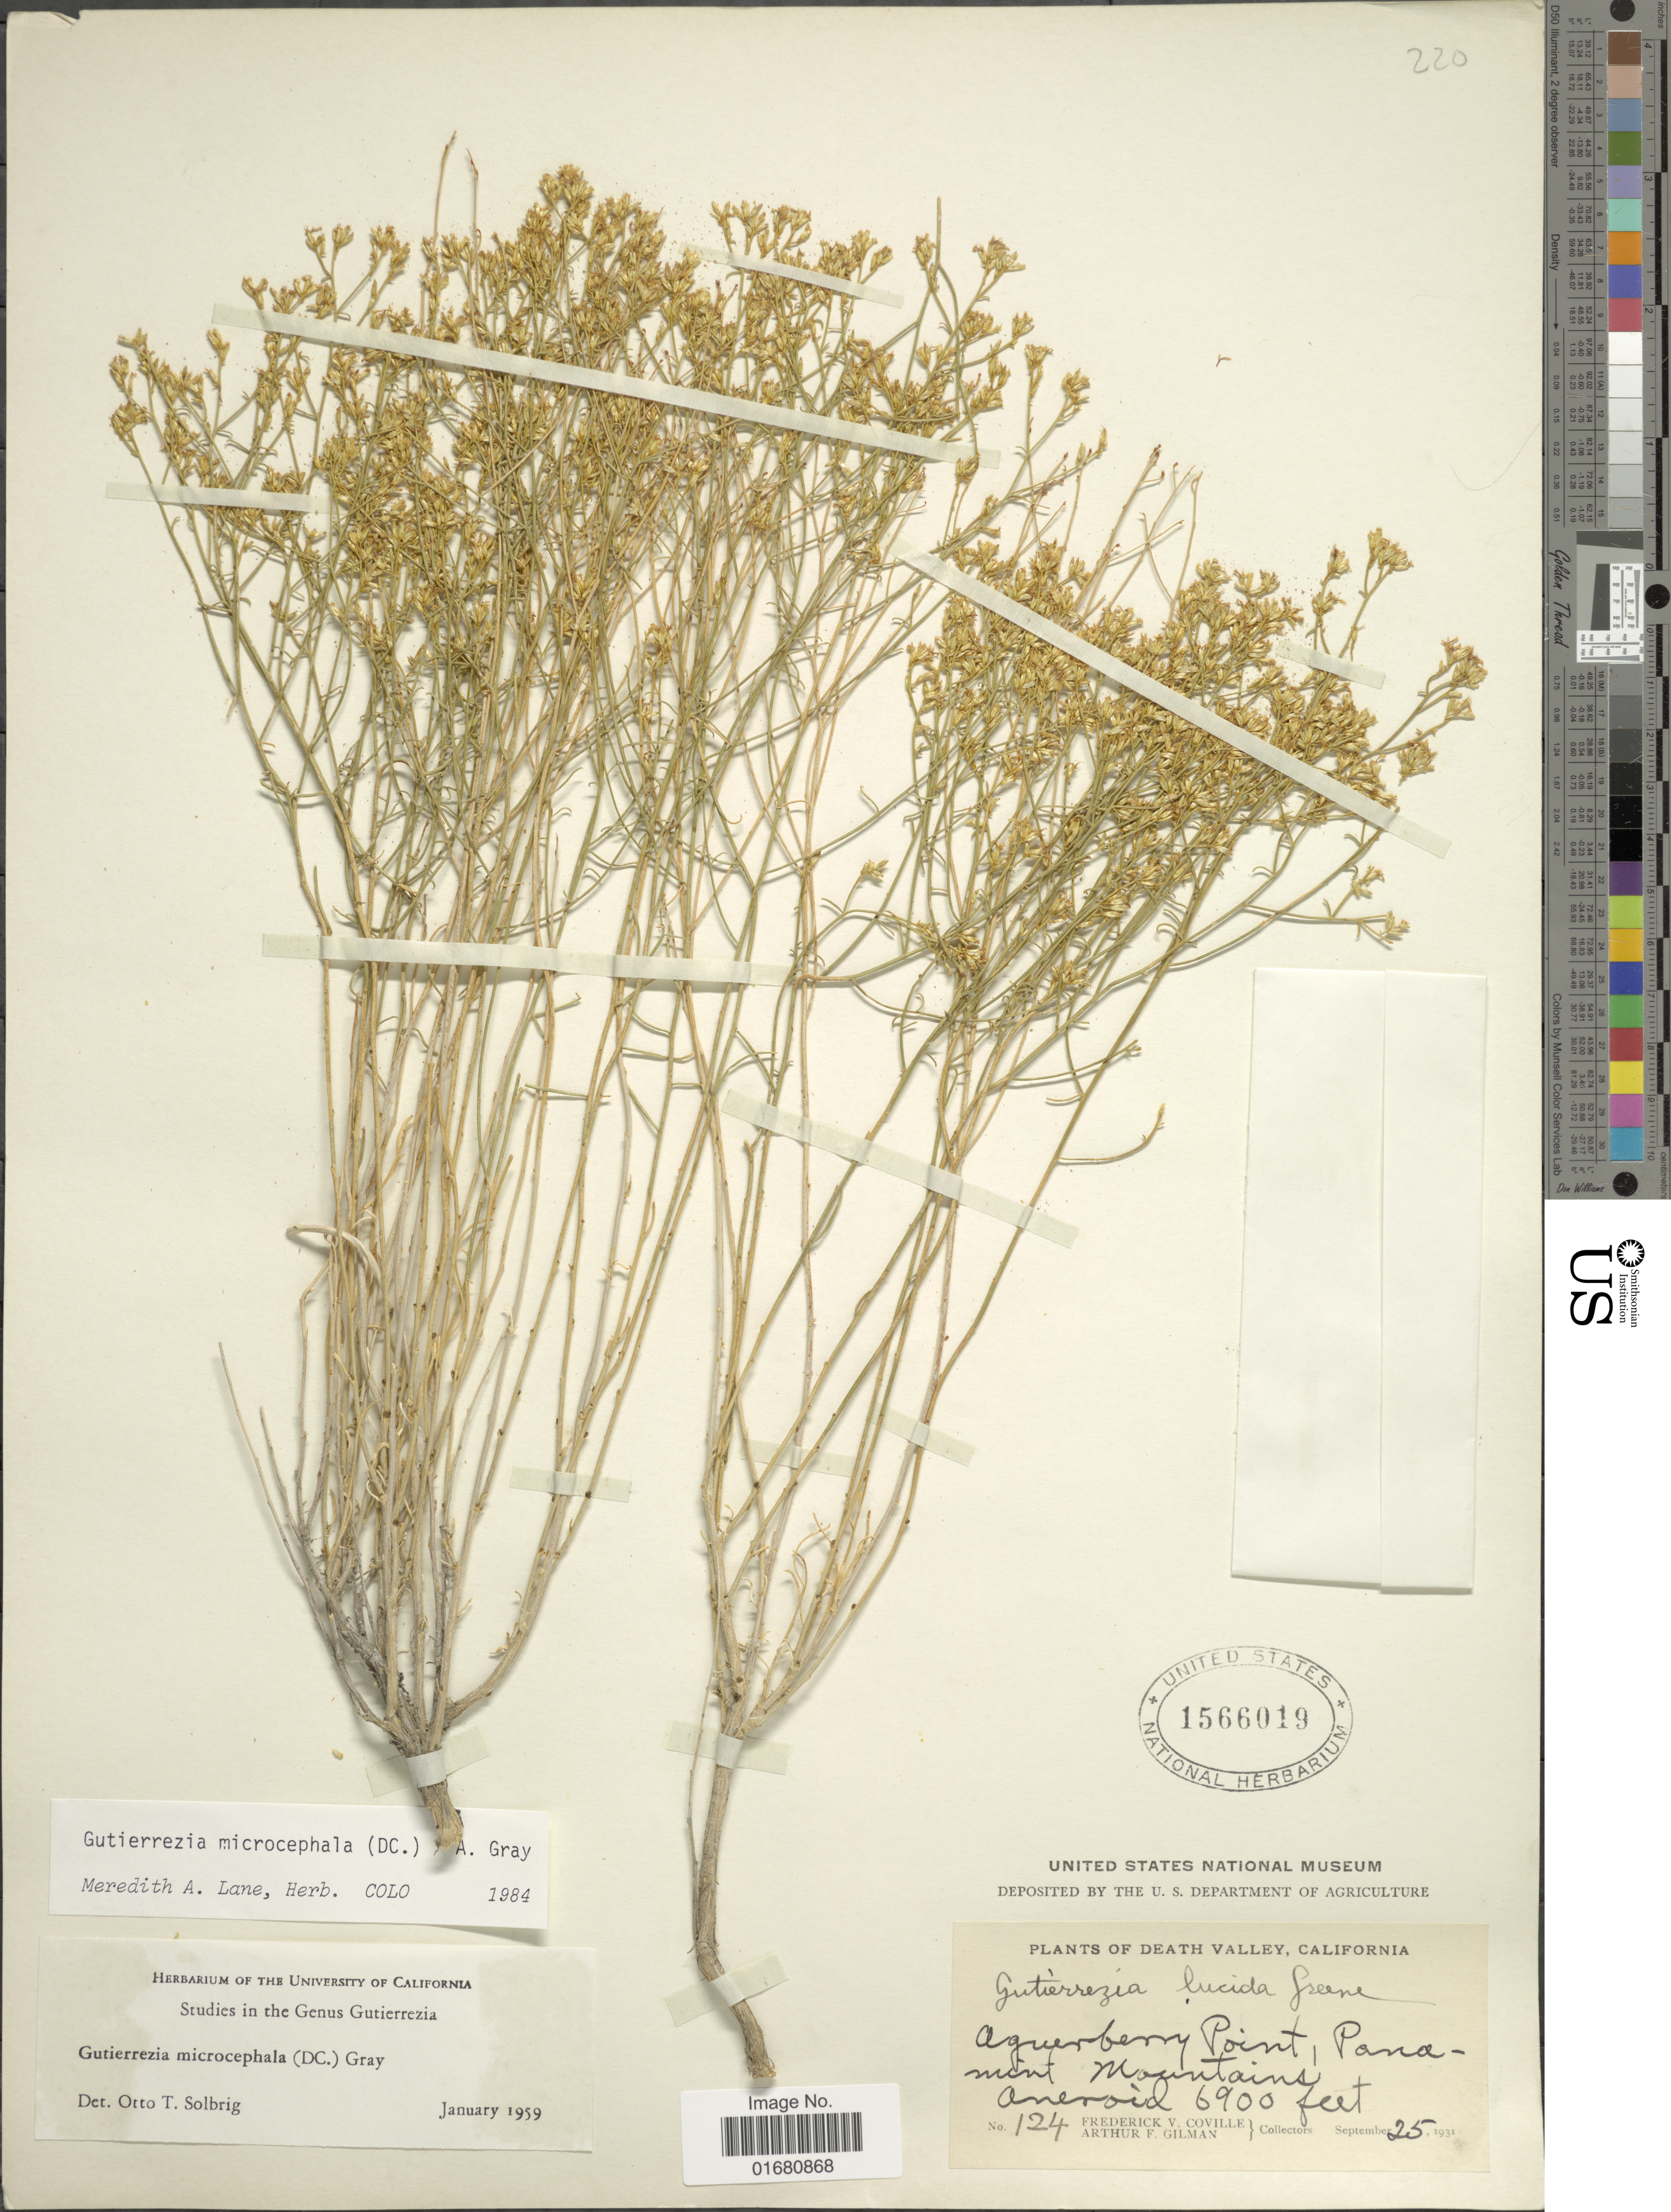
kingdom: Plantae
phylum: Tracheophyta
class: Magnoliopsida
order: Asterales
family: Asteraceae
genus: Gutierrezia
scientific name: Gutierrezia microcephala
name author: (DC.) A. Gray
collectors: F. V. Coville & A. Gilman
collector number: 124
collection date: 1931-09-25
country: United States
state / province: California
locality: Death Valley, Aguerberry Point, Panamint Mountains, Aneroid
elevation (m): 2103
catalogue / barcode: US 1566019